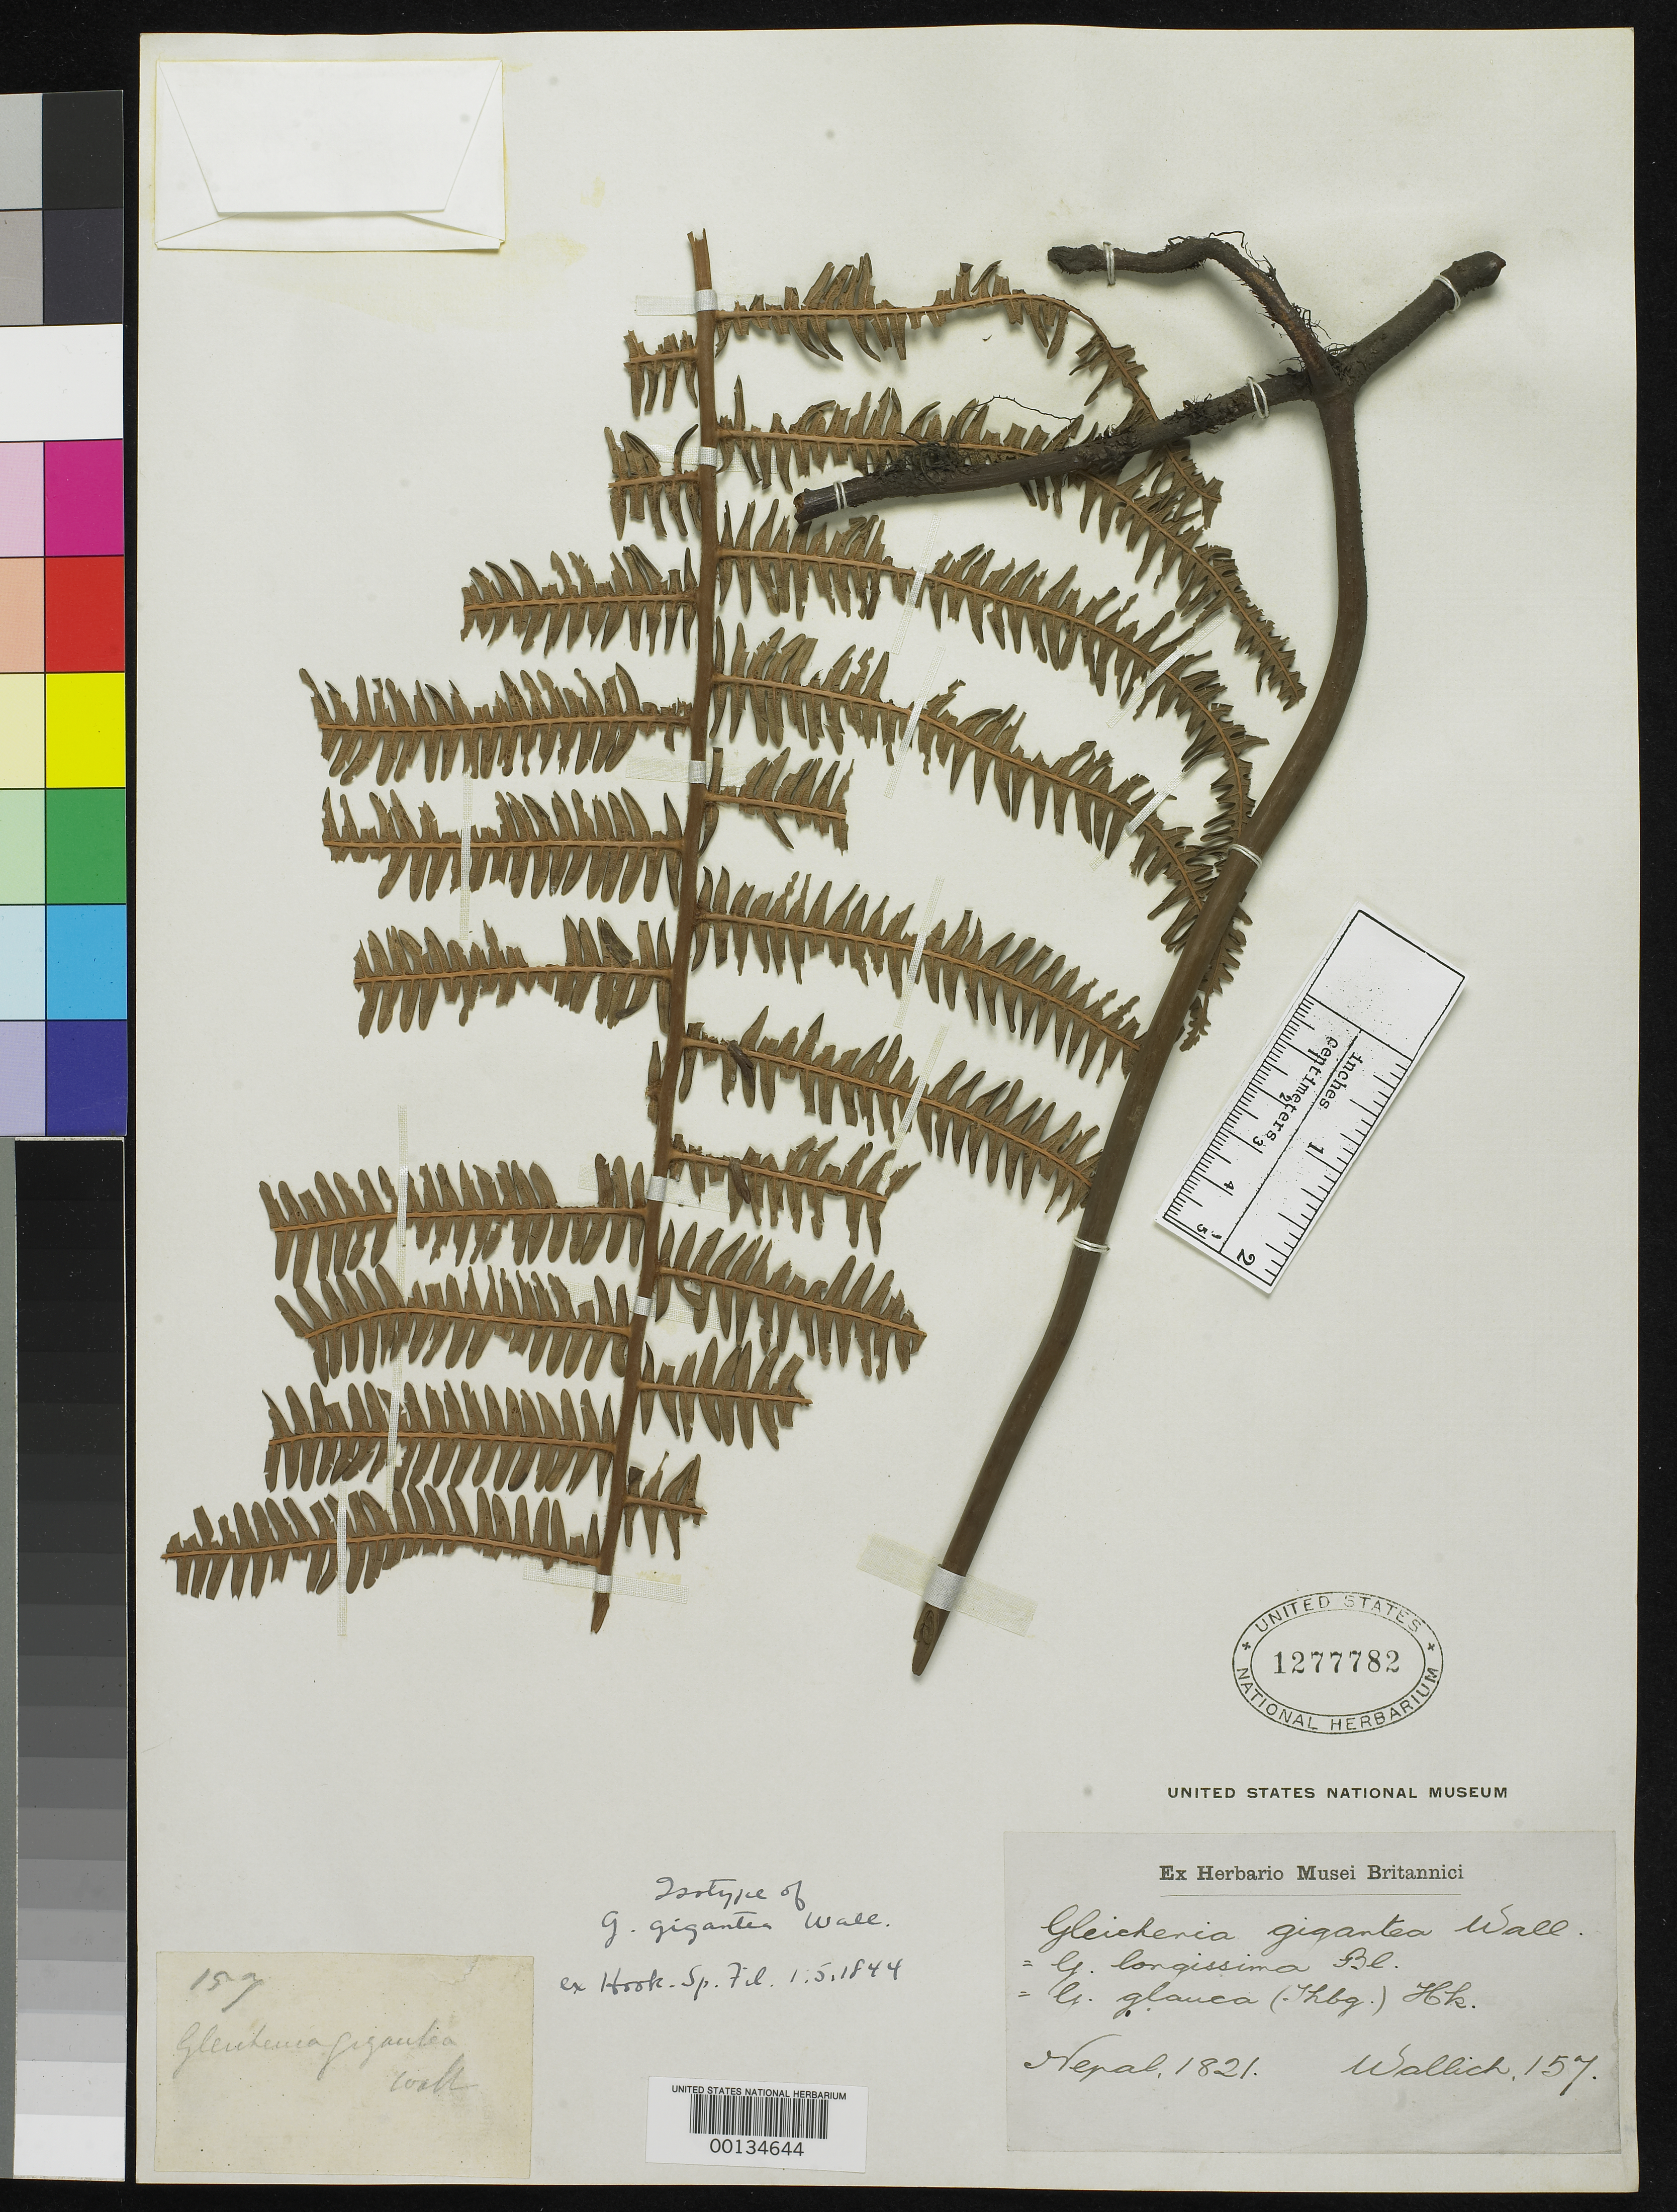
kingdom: Plantae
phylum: Tracheophyta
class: Polypodiopsida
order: Gleicheniales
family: Gleicheniaceae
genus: Gleichenia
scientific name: Gleichenia gigantea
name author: Wall. ex Hook.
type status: Type Collection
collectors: N. Wallich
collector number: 157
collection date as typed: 1821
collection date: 1821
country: Nepal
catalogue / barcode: US 1277782